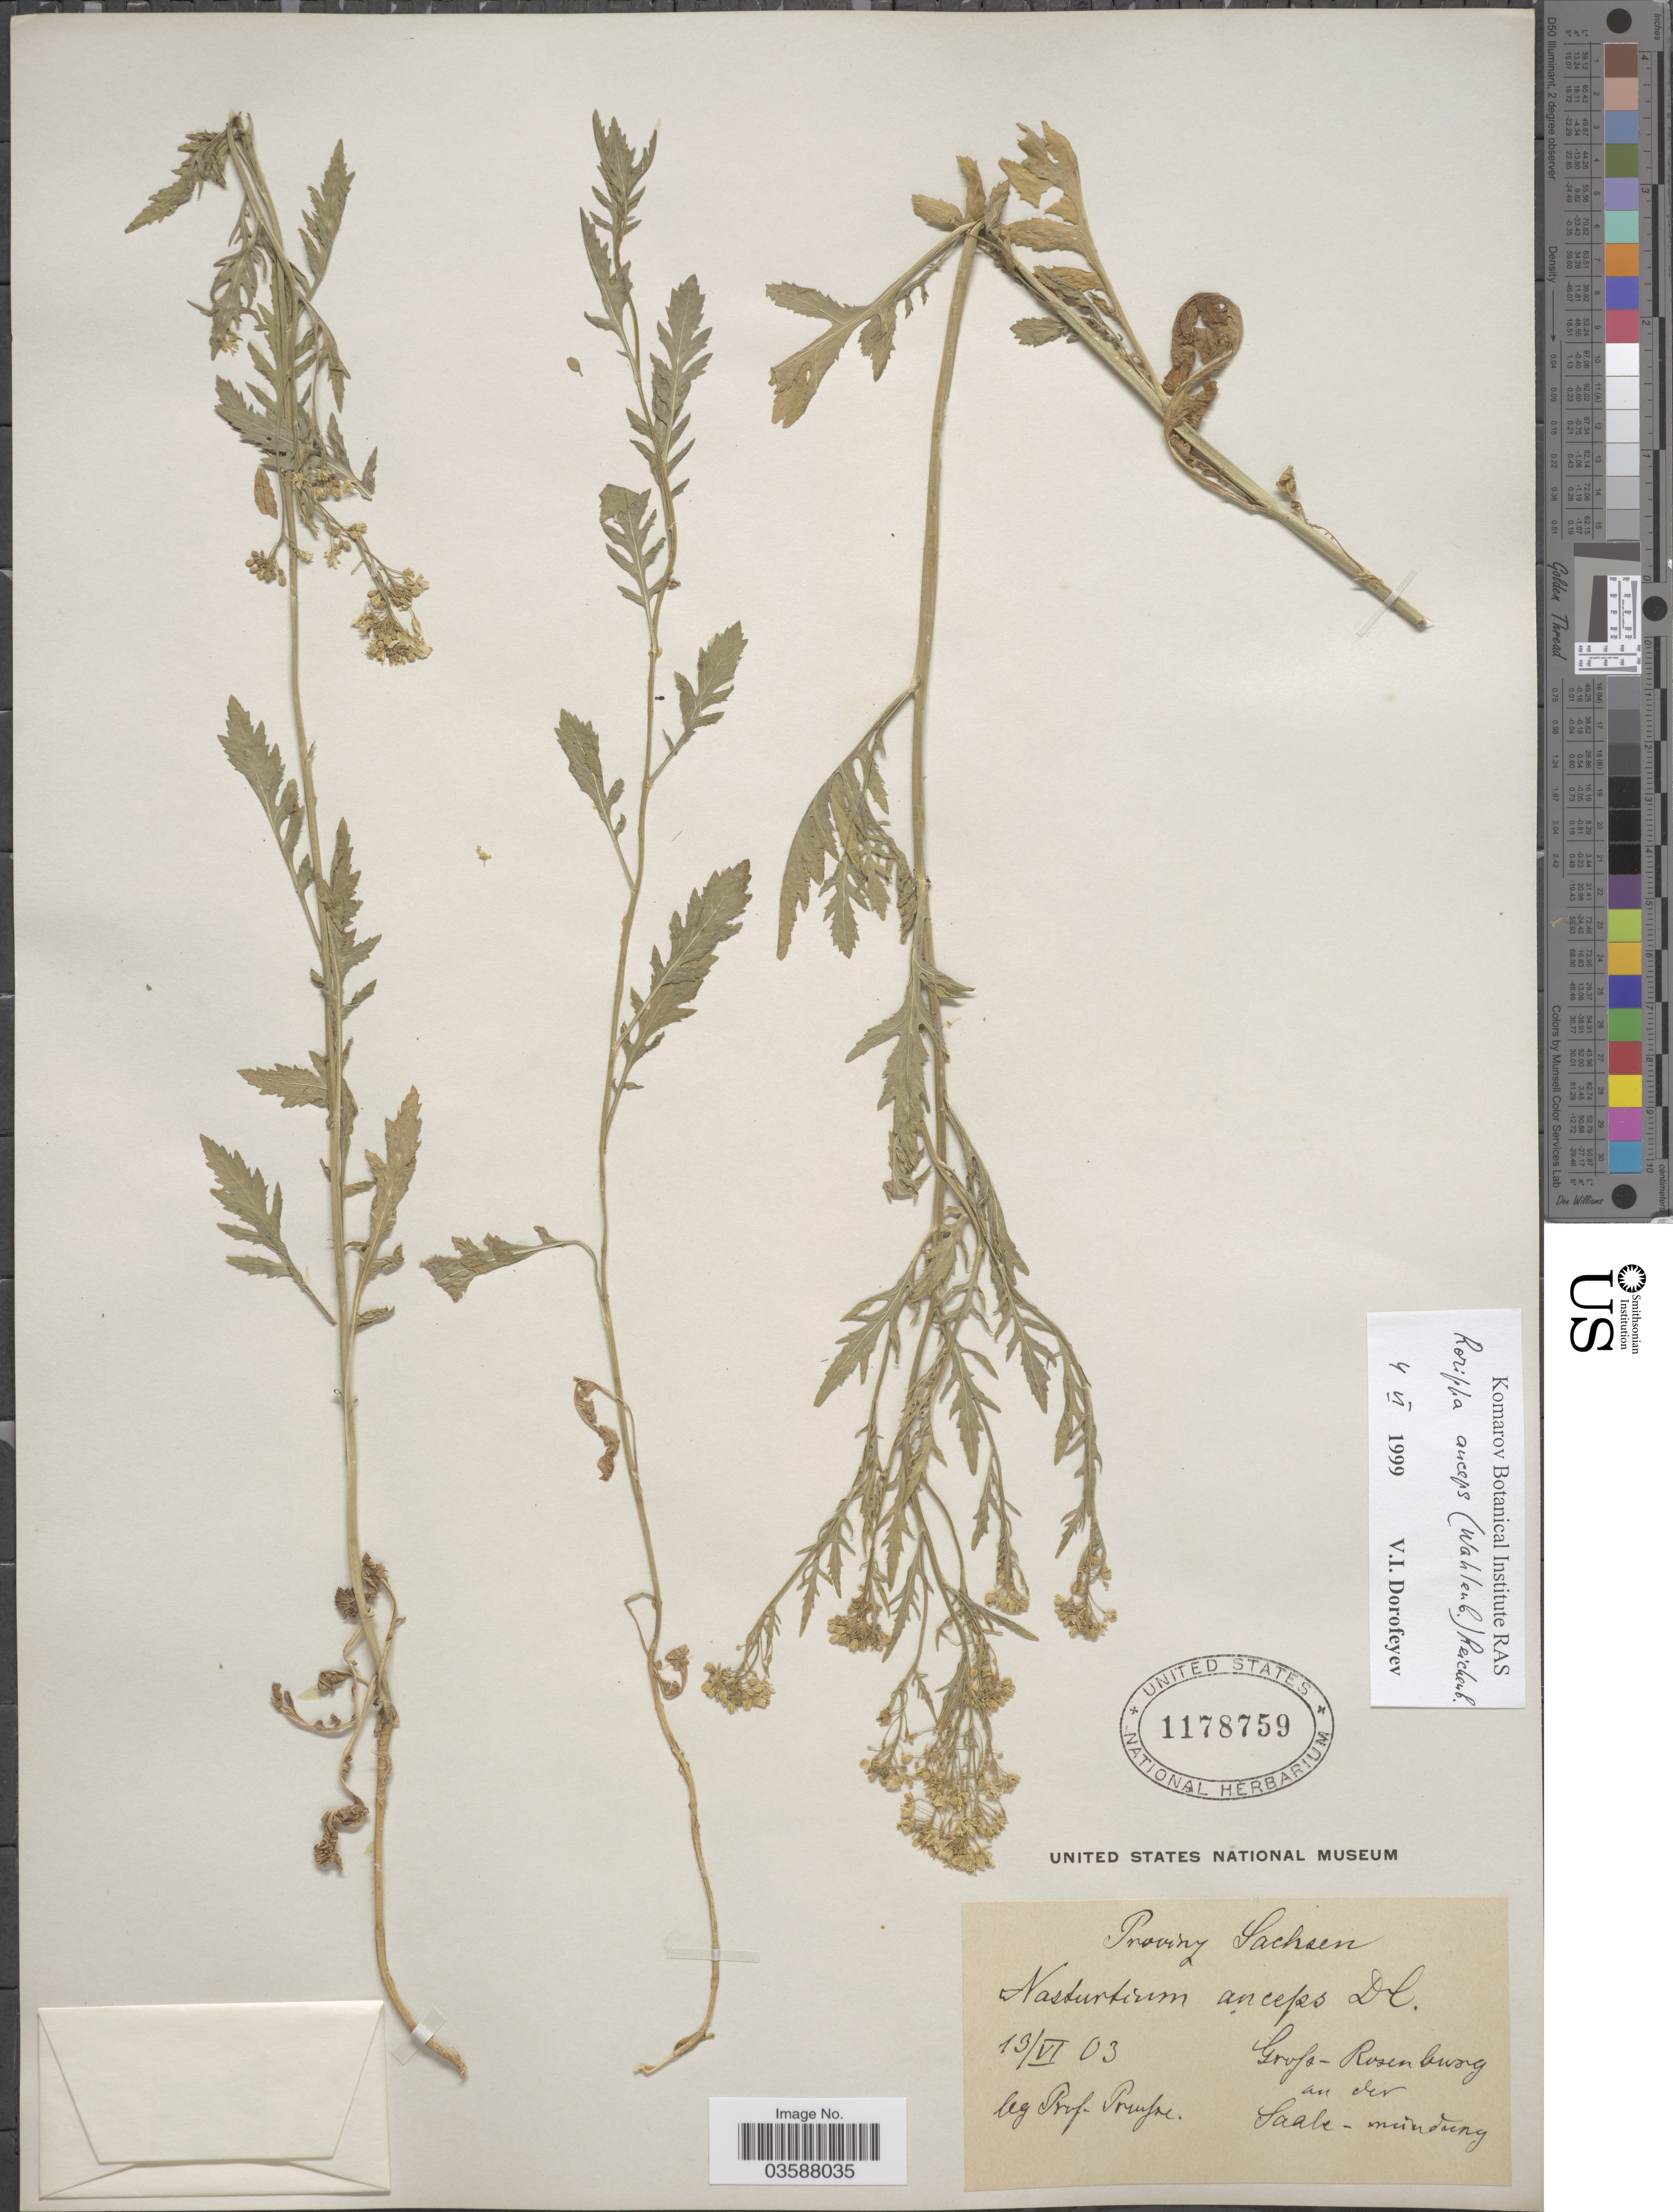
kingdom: Plantae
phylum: Tracheophyta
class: Magnoliopsida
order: Brassicales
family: Brassicaceae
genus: Rorippa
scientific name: Rorippa x anceps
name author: (Wahlenb.) Rchb.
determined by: Dorofeyev, V. I.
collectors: Prof. Preusse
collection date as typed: Transcribed d/m/y: 13/6/3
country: Germany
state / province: Sachsen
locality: Gross-Rosenburg an der Saabe-mündung [interpreted].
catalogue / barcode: US 1178759